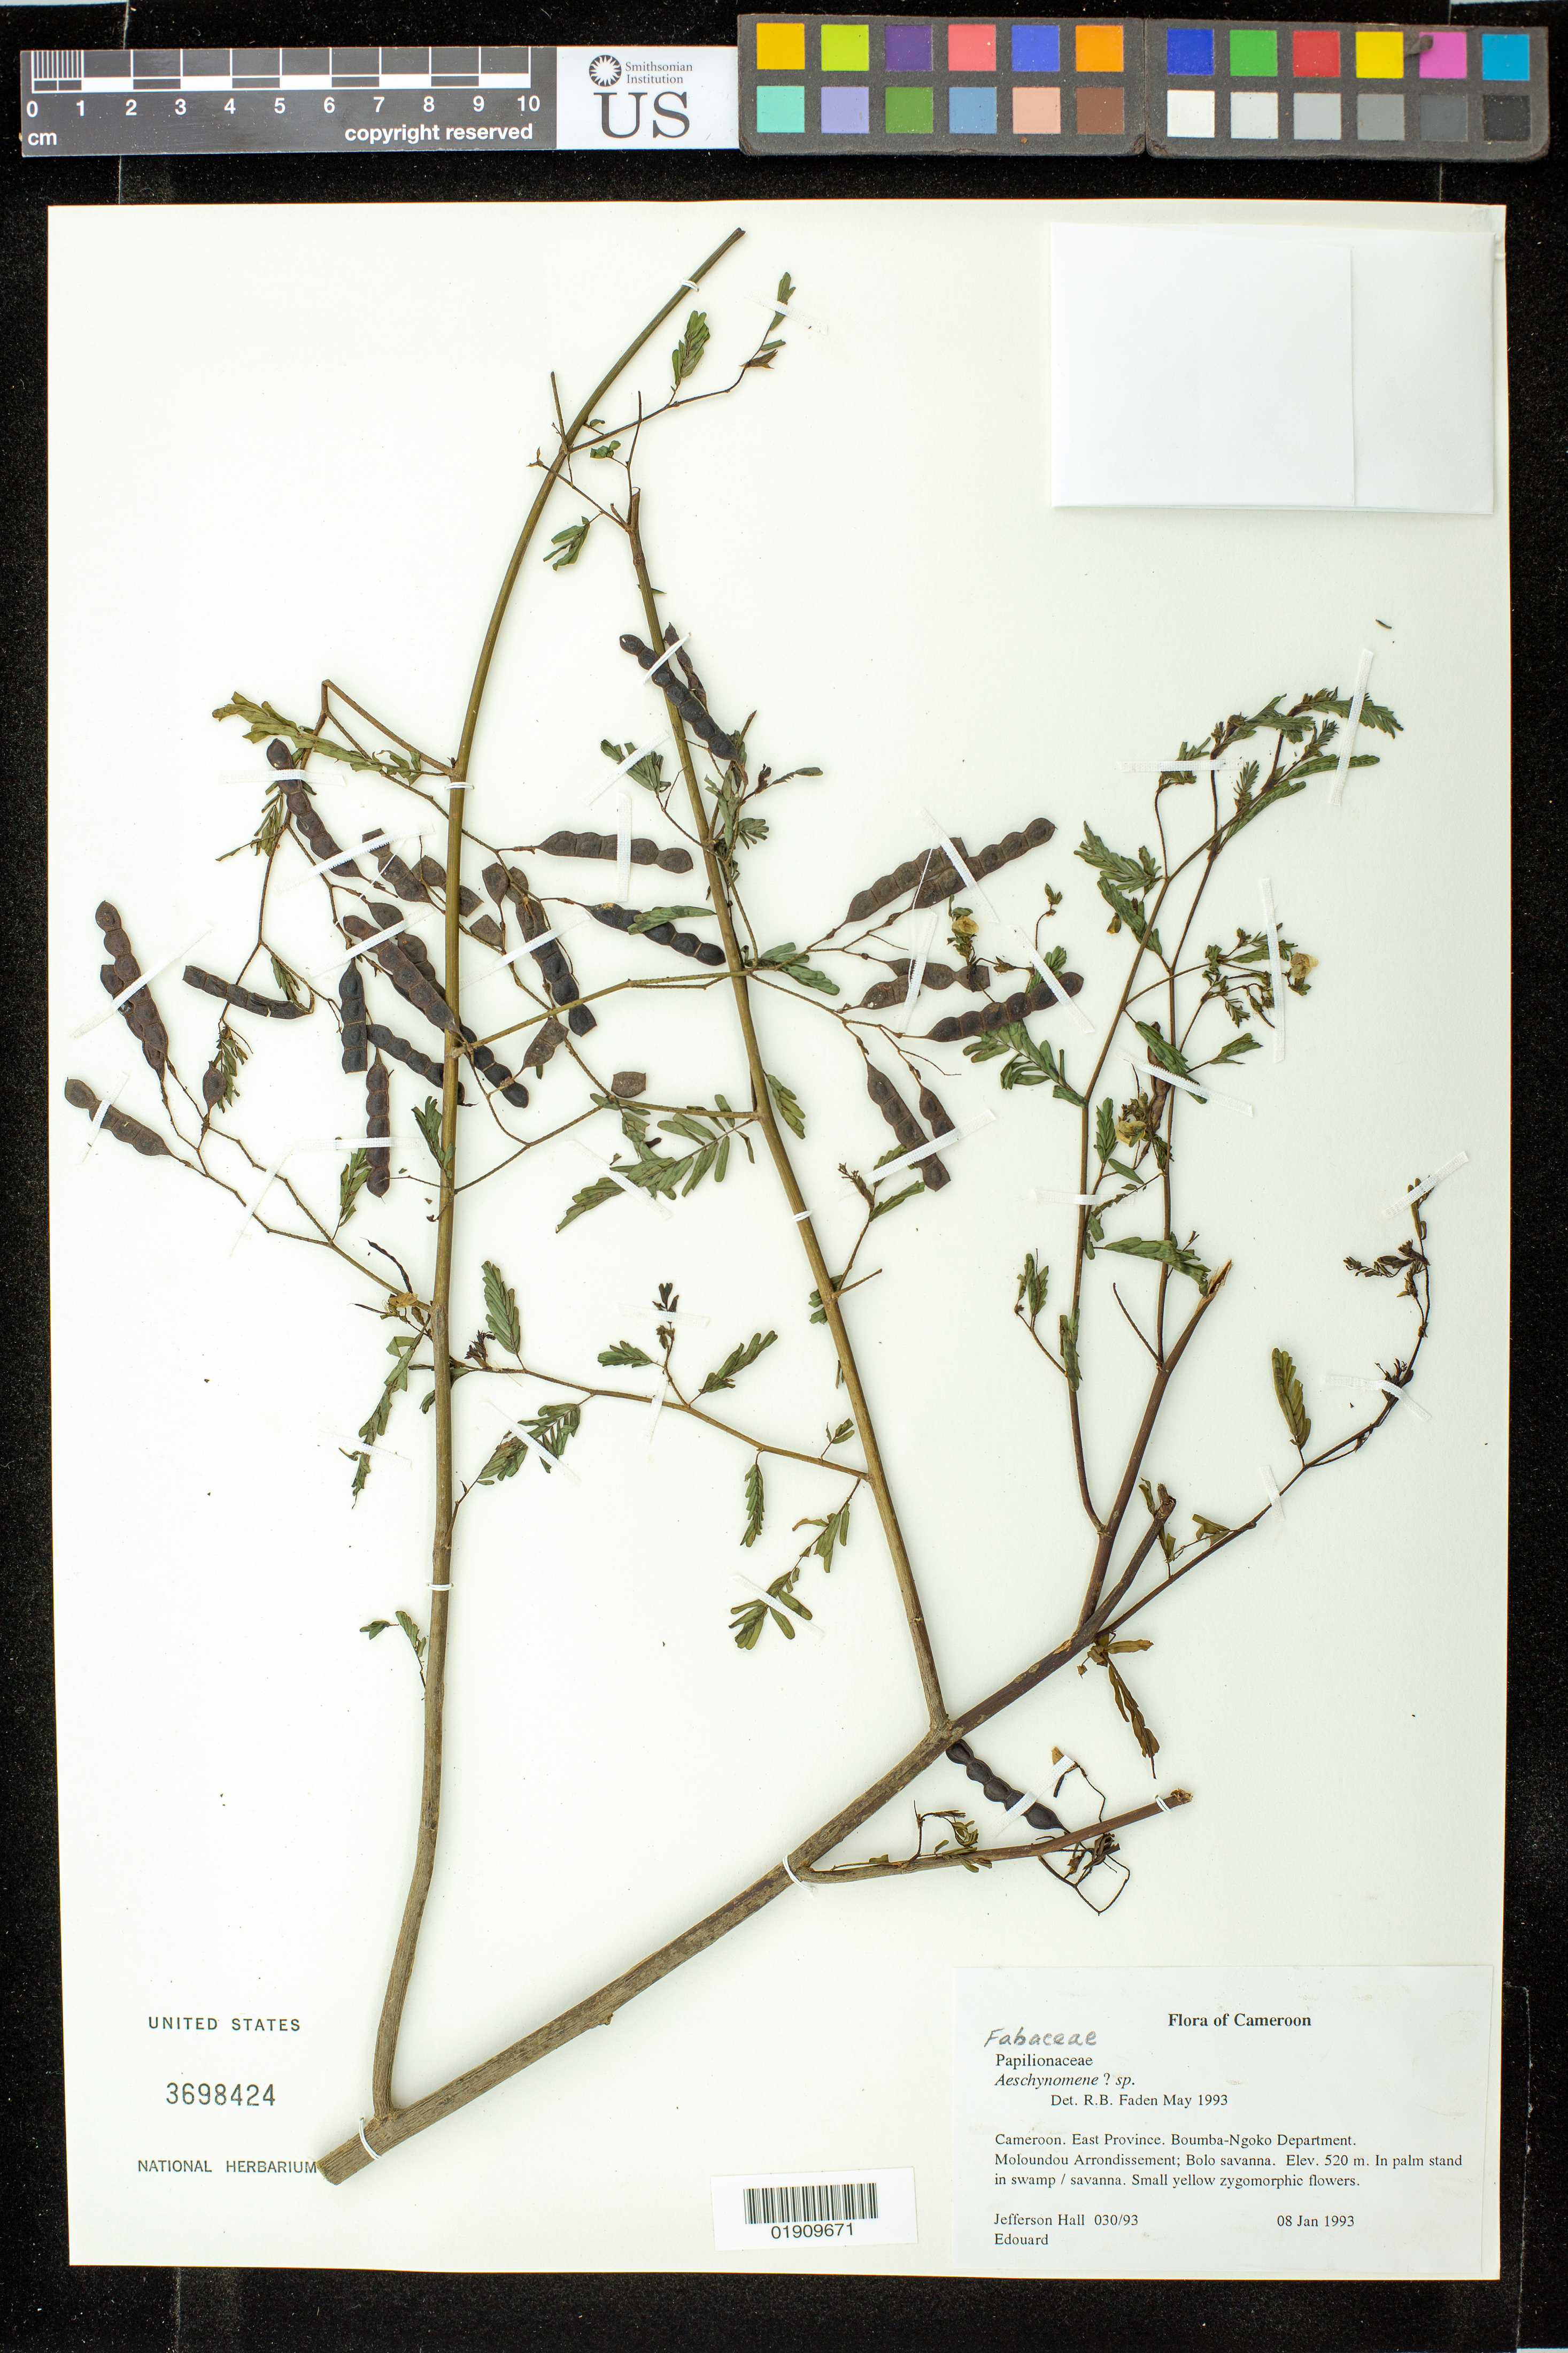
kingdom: Plantae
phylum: Tracheophyta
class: Magnoliopsida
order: Fabales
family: Fabaceae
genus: Aeschynomene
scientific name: Aeschynomene sp.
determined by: Faden, Robert B., (US), Smithsonian Institution - National Museum of Natural History (UNITED STATES)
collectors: J. Hall & -. Edouard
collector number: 030/93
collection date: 1993-01-08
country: Cameroon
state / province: Est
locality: Boumba-Ngoko Department. Boumba-Ngoko Department. Moloundou Arroundissement; Bolo savanna.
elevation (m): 520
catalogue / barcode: US 3698424